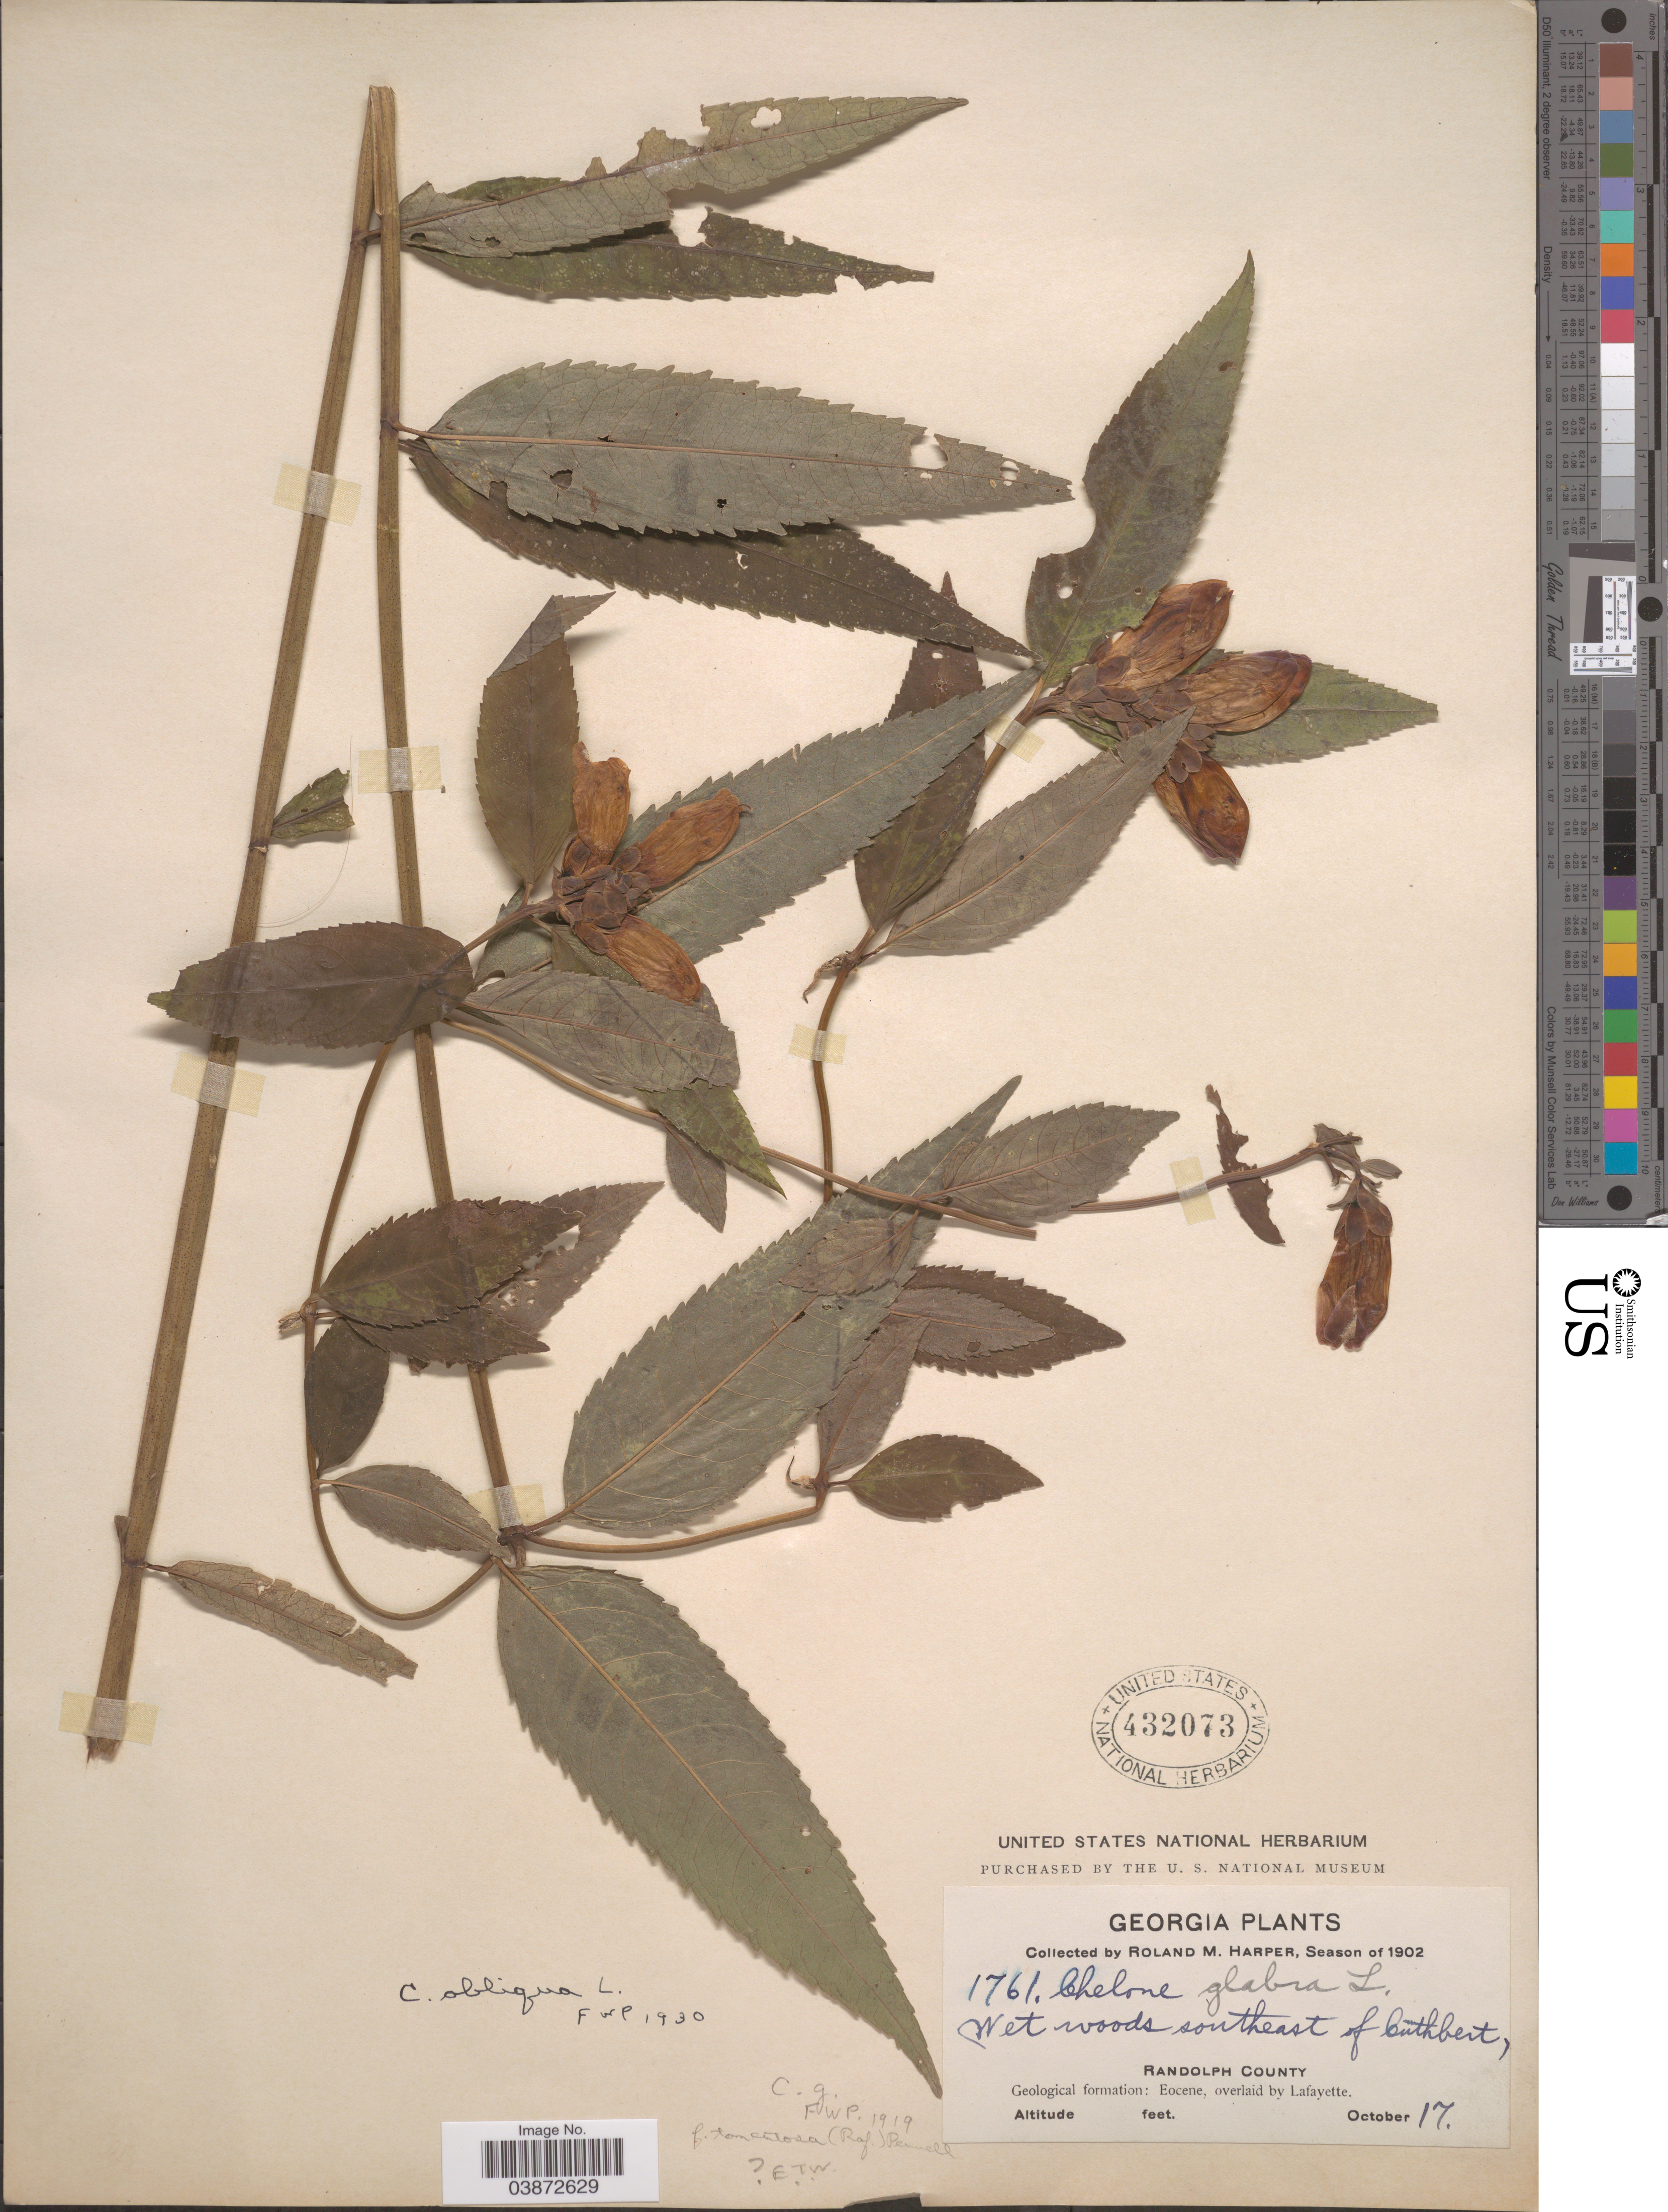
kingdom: Plantae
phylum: Tracheophyta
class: Magnoliopsida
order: Lamiales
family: Plantaginaceae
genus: Chelone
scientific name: Chelone obliqua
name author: L.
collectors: R. M. Harper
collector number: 1761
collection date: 1902-10-17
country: United States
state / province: Georgia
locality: Wet woods southeast of Cuthbert. Randolph County. Geological formation: Eocene, overlaid by Lafayette.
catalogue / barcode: US 432073